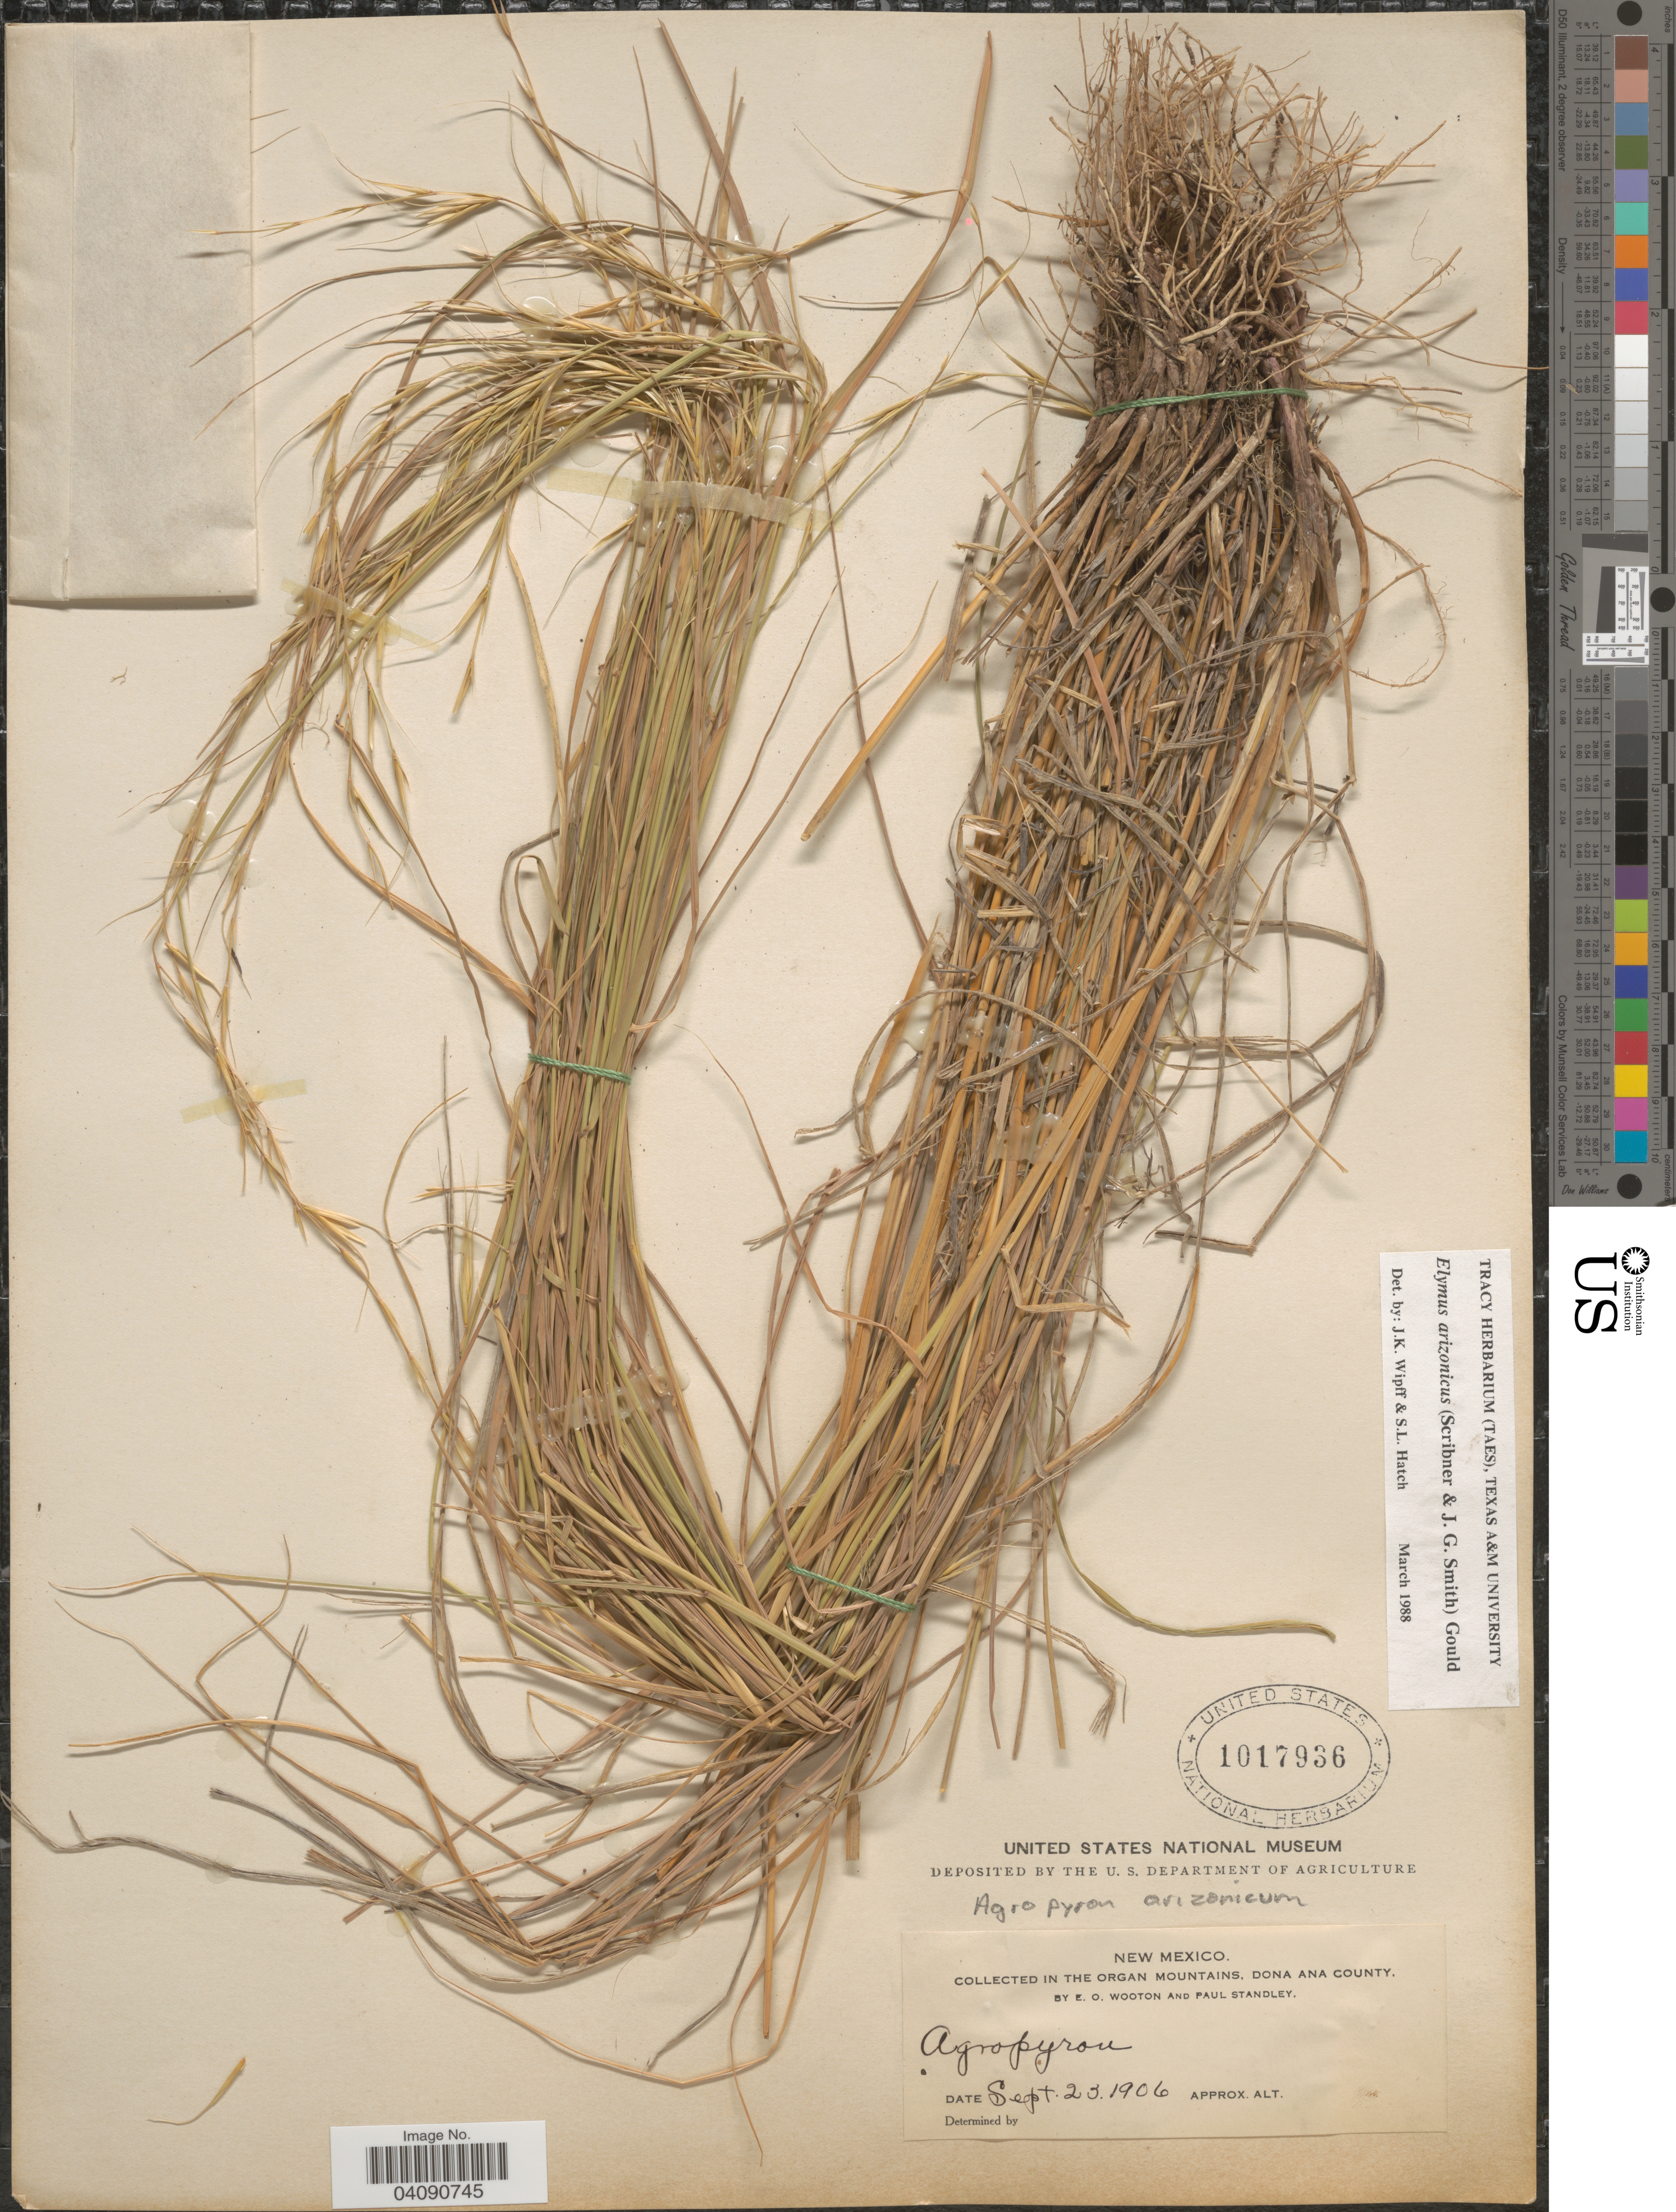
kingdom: Plantae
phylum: Tracheophyta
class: Liliopsida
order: Poales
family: Poaceae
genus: Elymus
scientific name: Elymus arizonicus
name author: (Scribn. & J.G. Sm.) Gould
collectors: E. O. Wooton & P. C. Standley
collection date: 1906-09-23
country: United States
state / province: New Mexico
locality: In the Organ Mountains, Dona Ana County.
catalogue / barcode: US 1017936